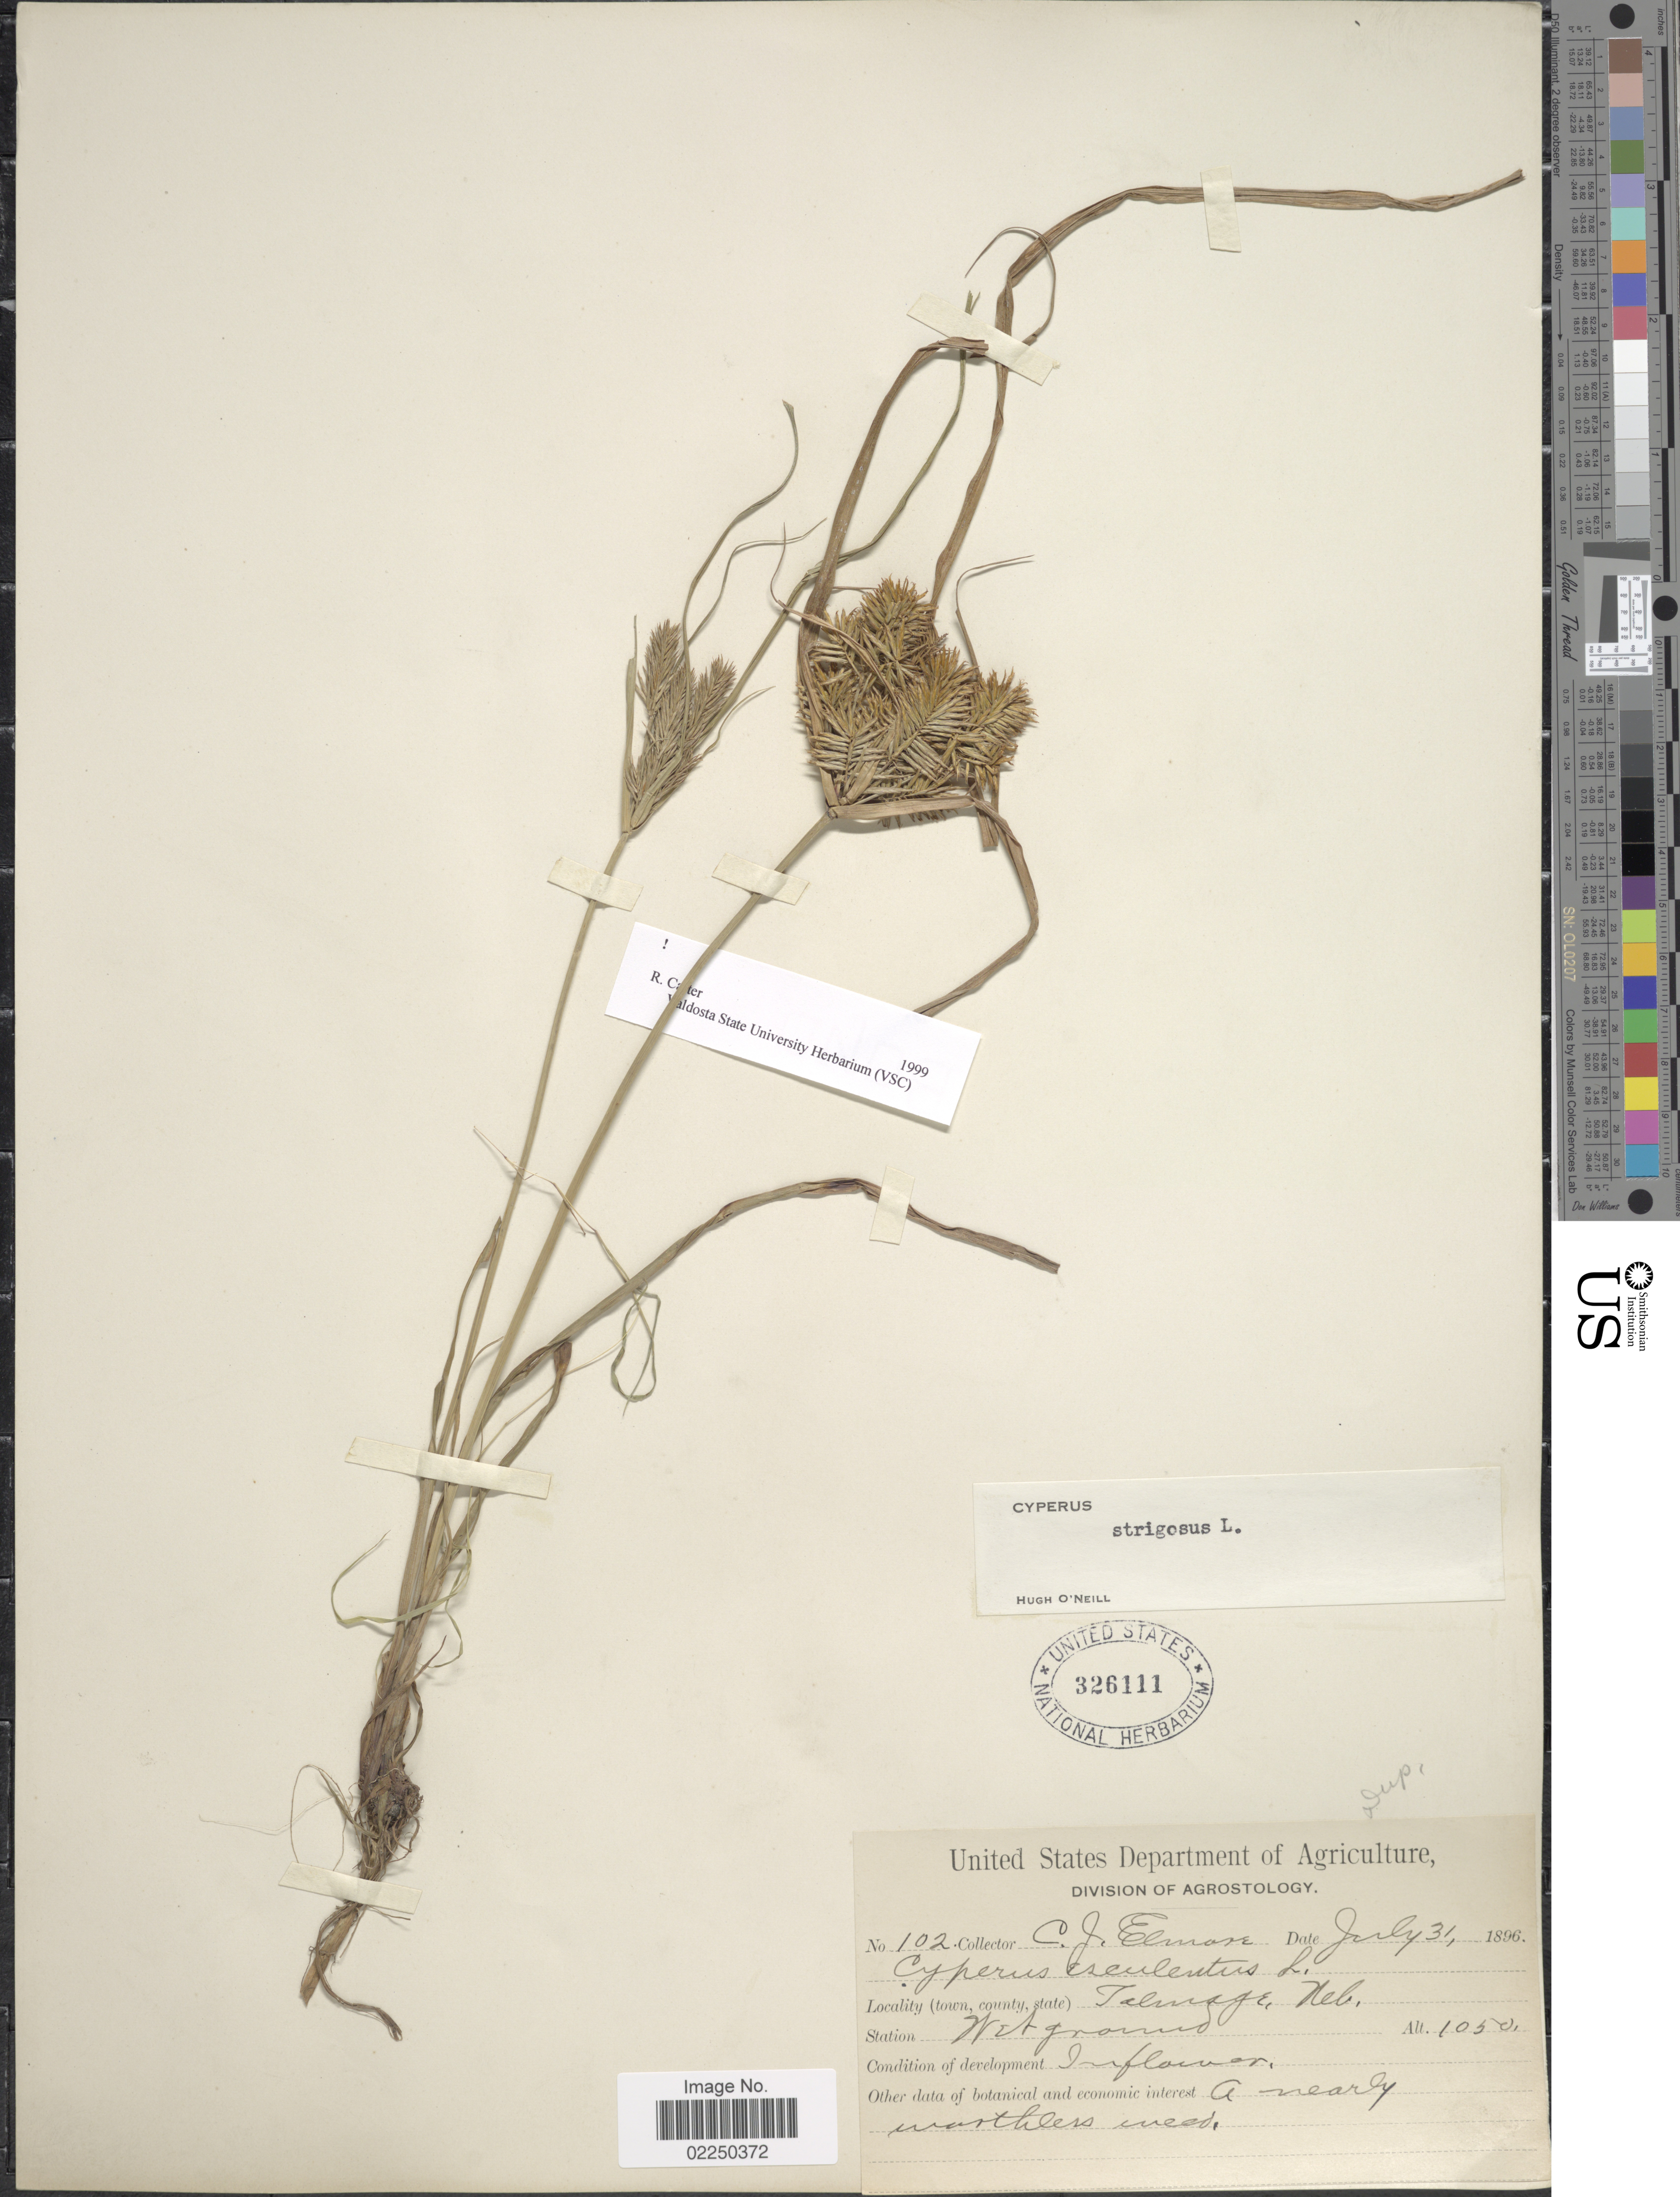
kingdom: Plantae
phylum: Tracheophyta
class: Liliopsida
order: Poales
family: Cyperaceae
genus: Cyperus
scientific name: Cyperus strigosus L.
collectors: C. Elmore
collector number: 102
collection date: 1896-07-31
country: United States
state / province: Nebraska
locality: Talmage, station wet ground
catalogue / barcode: US 326111